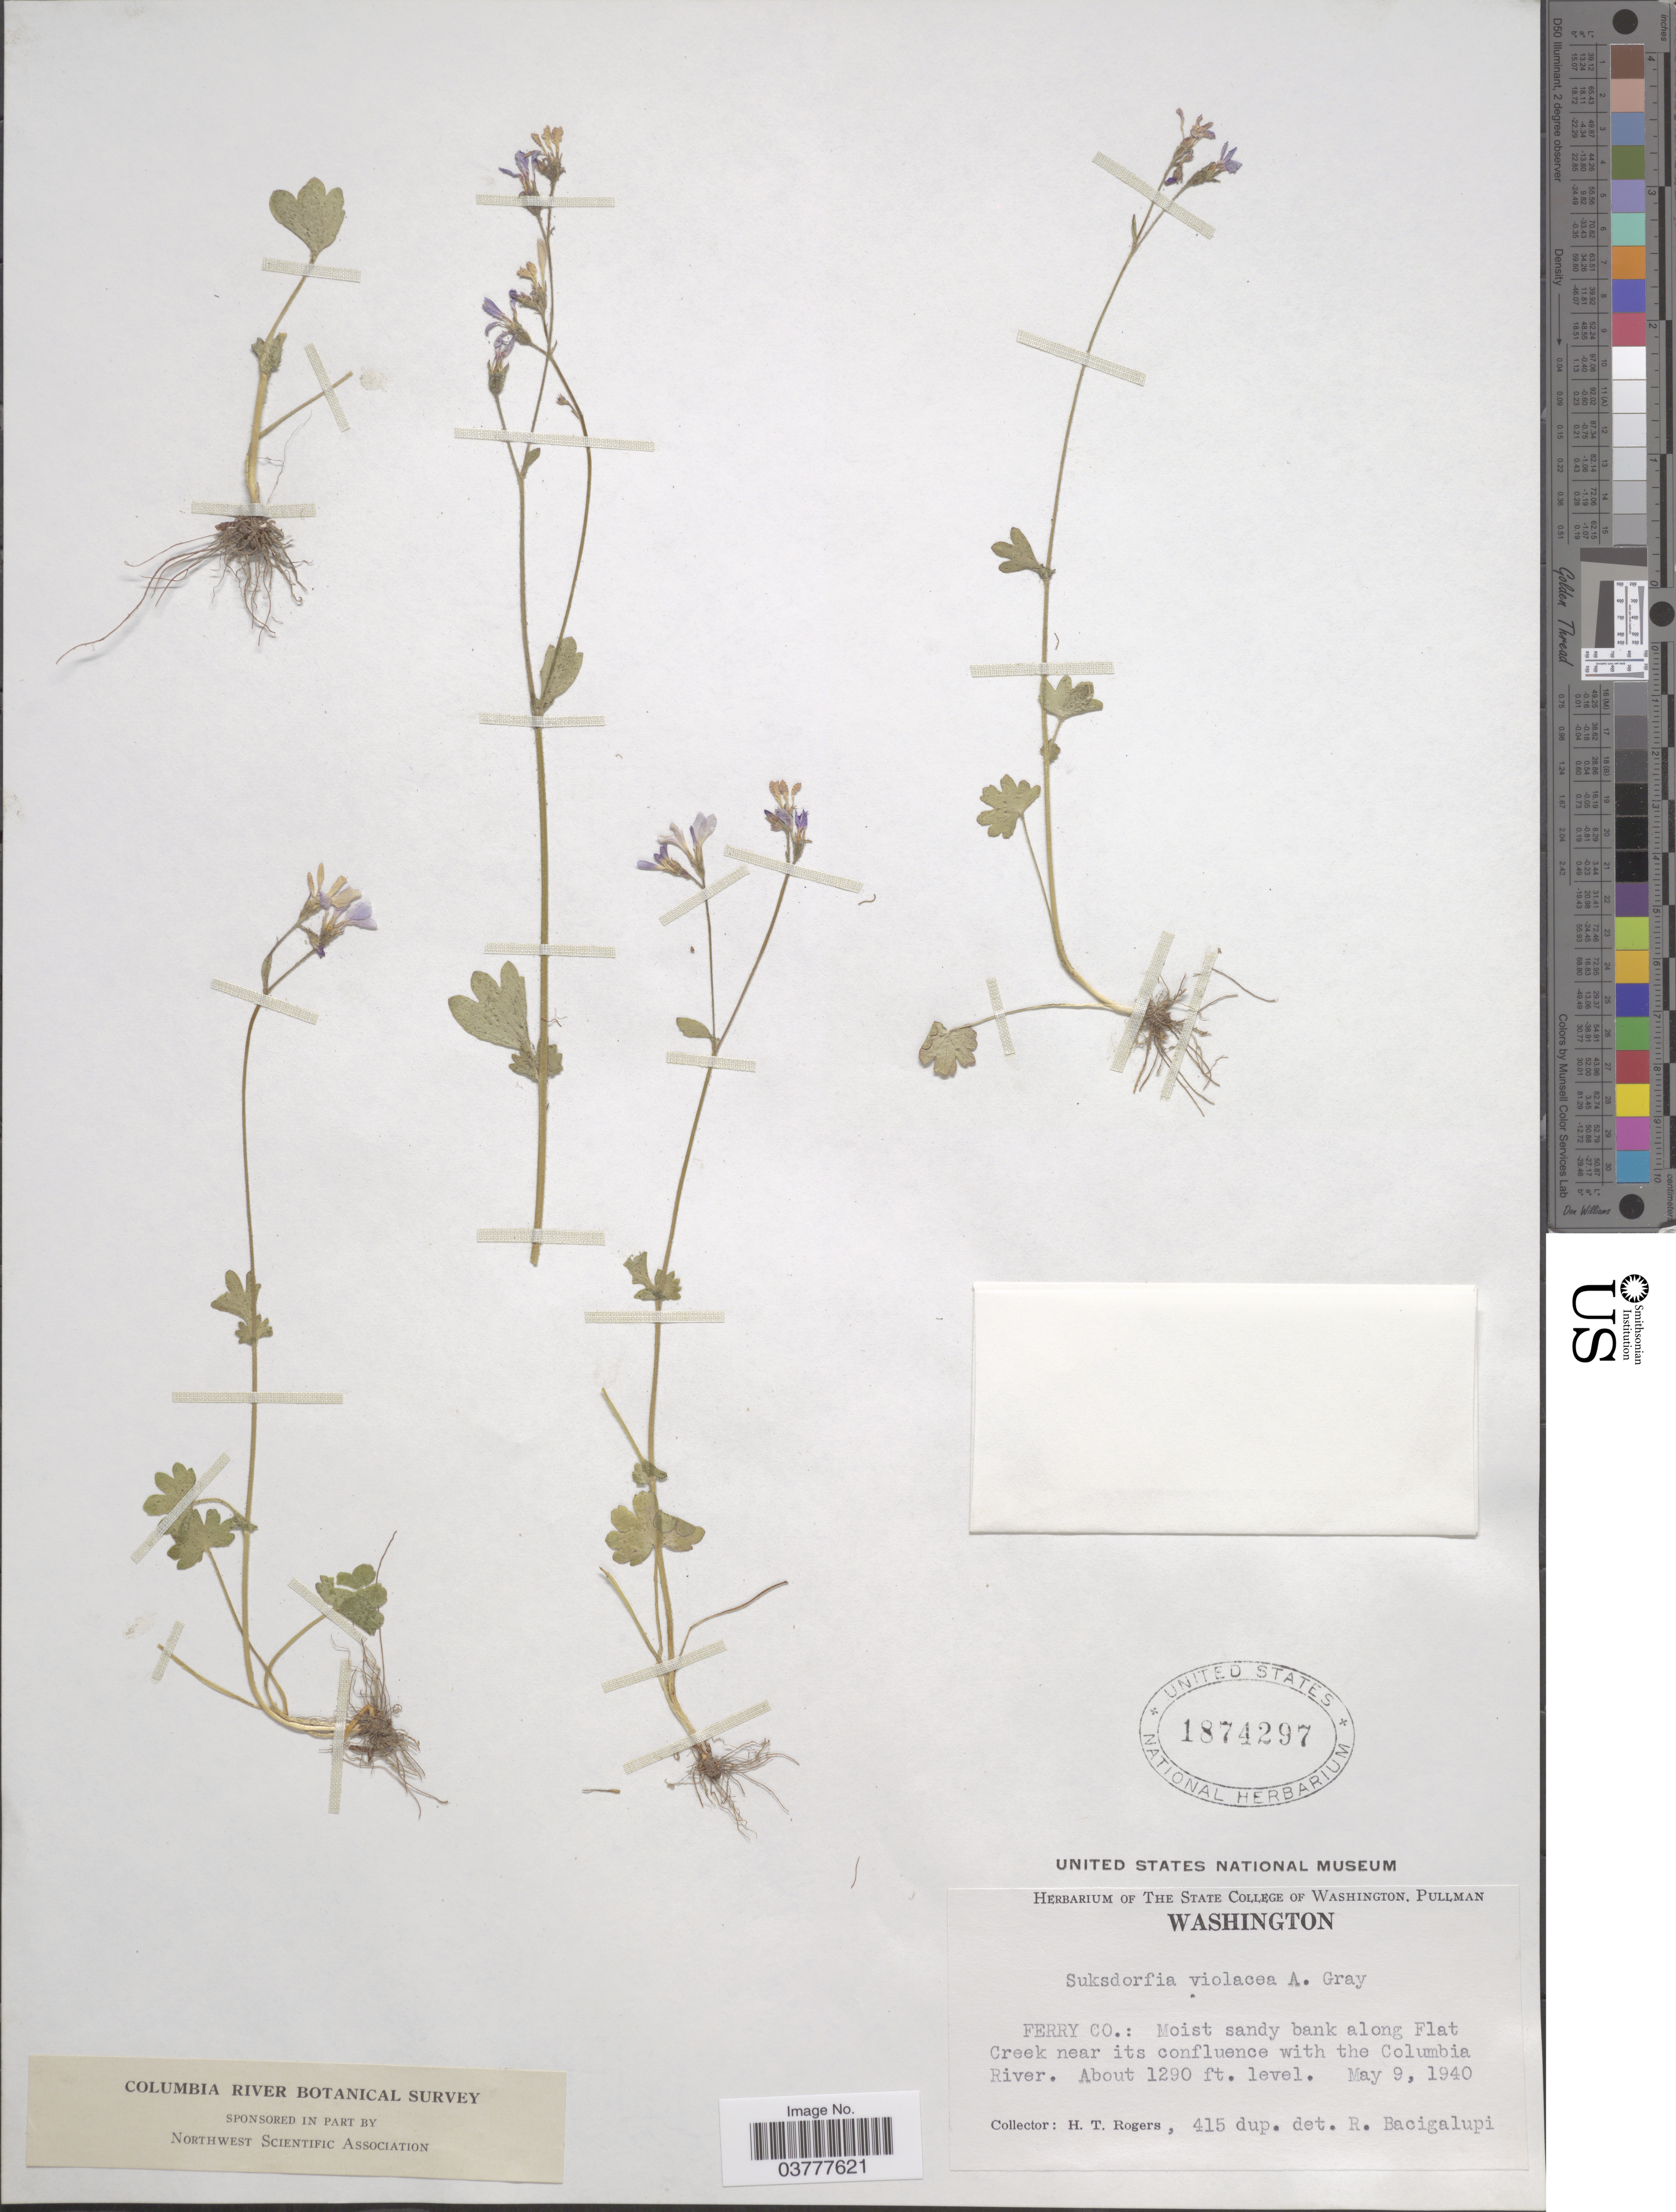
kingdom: Plantae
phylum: Tracheophyta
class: Magnoliopsida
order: Saxifragales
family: Saxifragaceae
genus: Suksdorfia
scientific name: Suksdorfia violacea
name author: A. Gray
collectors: H. Rogers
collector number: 415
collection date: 1940-05-09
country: United States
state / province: Washington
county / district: Ferry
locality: Ferry Co.: Along Flat Creek near its confluence with the Columbia River.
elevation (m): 393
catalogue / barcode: US 1874297